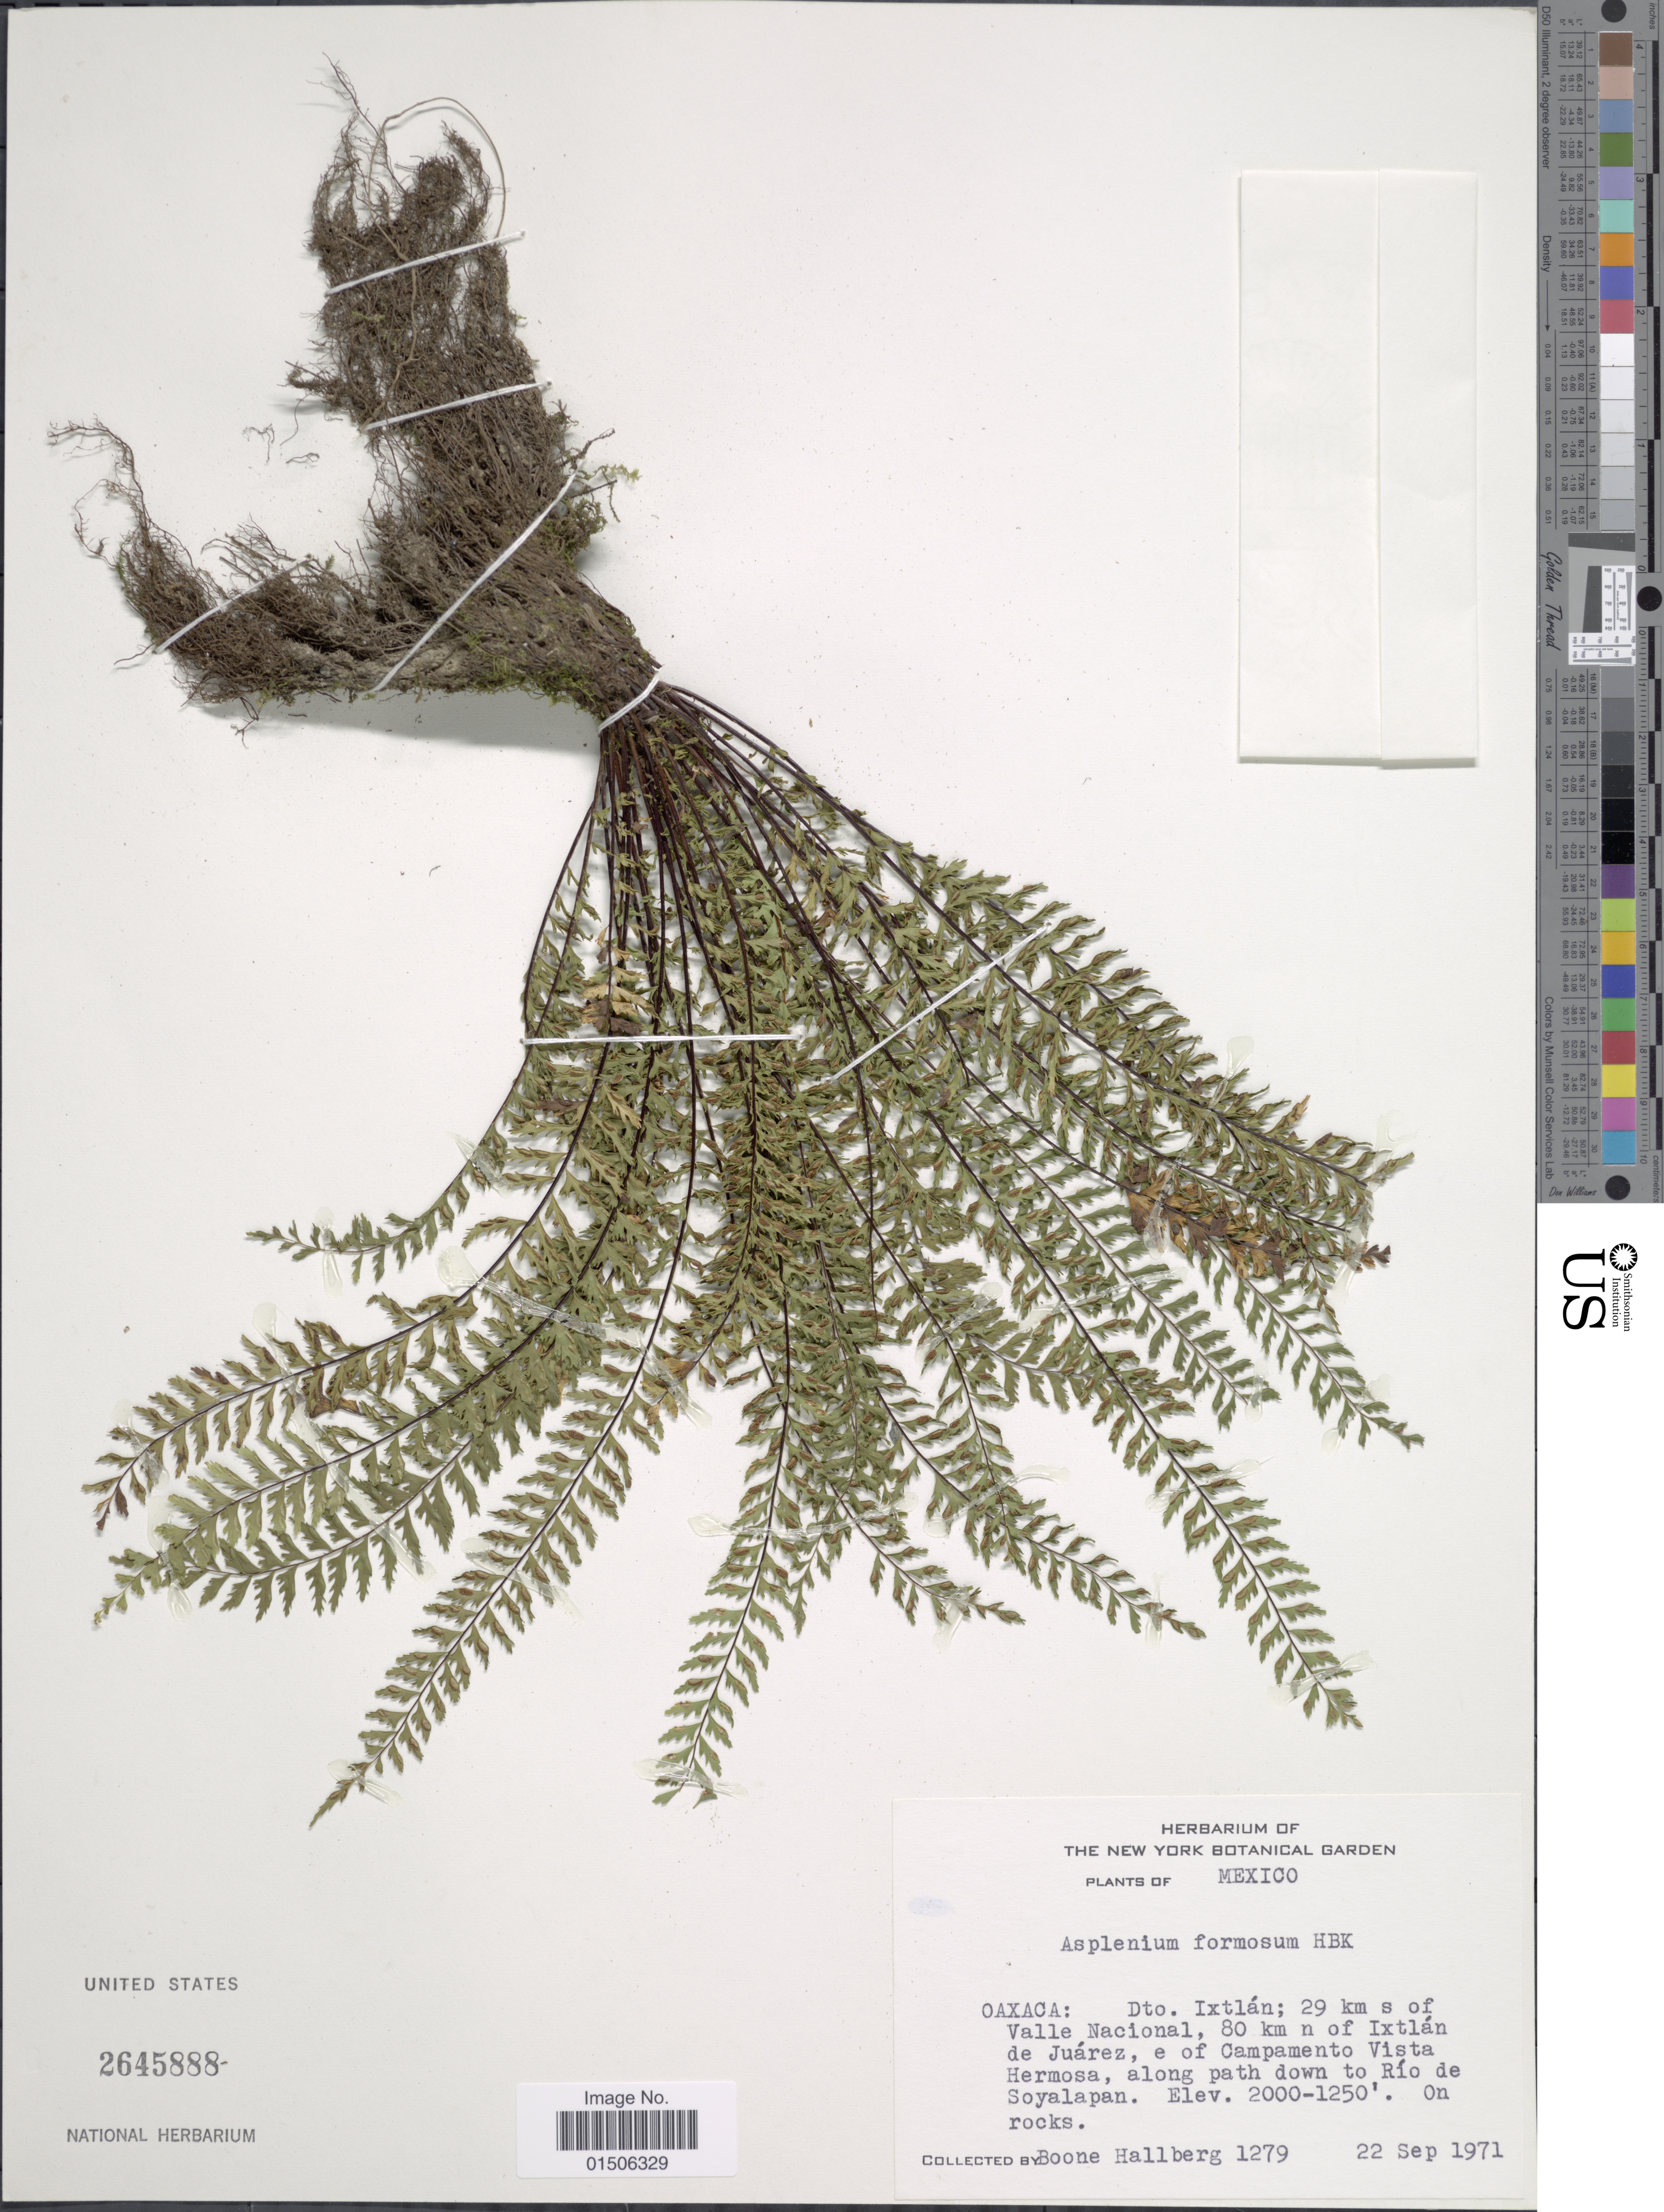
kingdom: Plantae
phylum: Tracheophyta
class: Polypodiopsida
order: Polypodiales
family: Aspleniaceae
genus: Asplenium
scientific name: Asplenium formosum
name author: Willd.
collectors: B. Hallberg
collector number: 1279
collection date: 1971-09-22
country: Mexico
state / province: Oaxaca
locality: Dto Ixtlán; 29 km s of Valle Nacional, 80 km n of Ixtlán de Juárez, e of Campamento Vista Hermosa, along path down to Río de Soyalapan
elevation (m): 381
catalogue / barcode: US 2645888